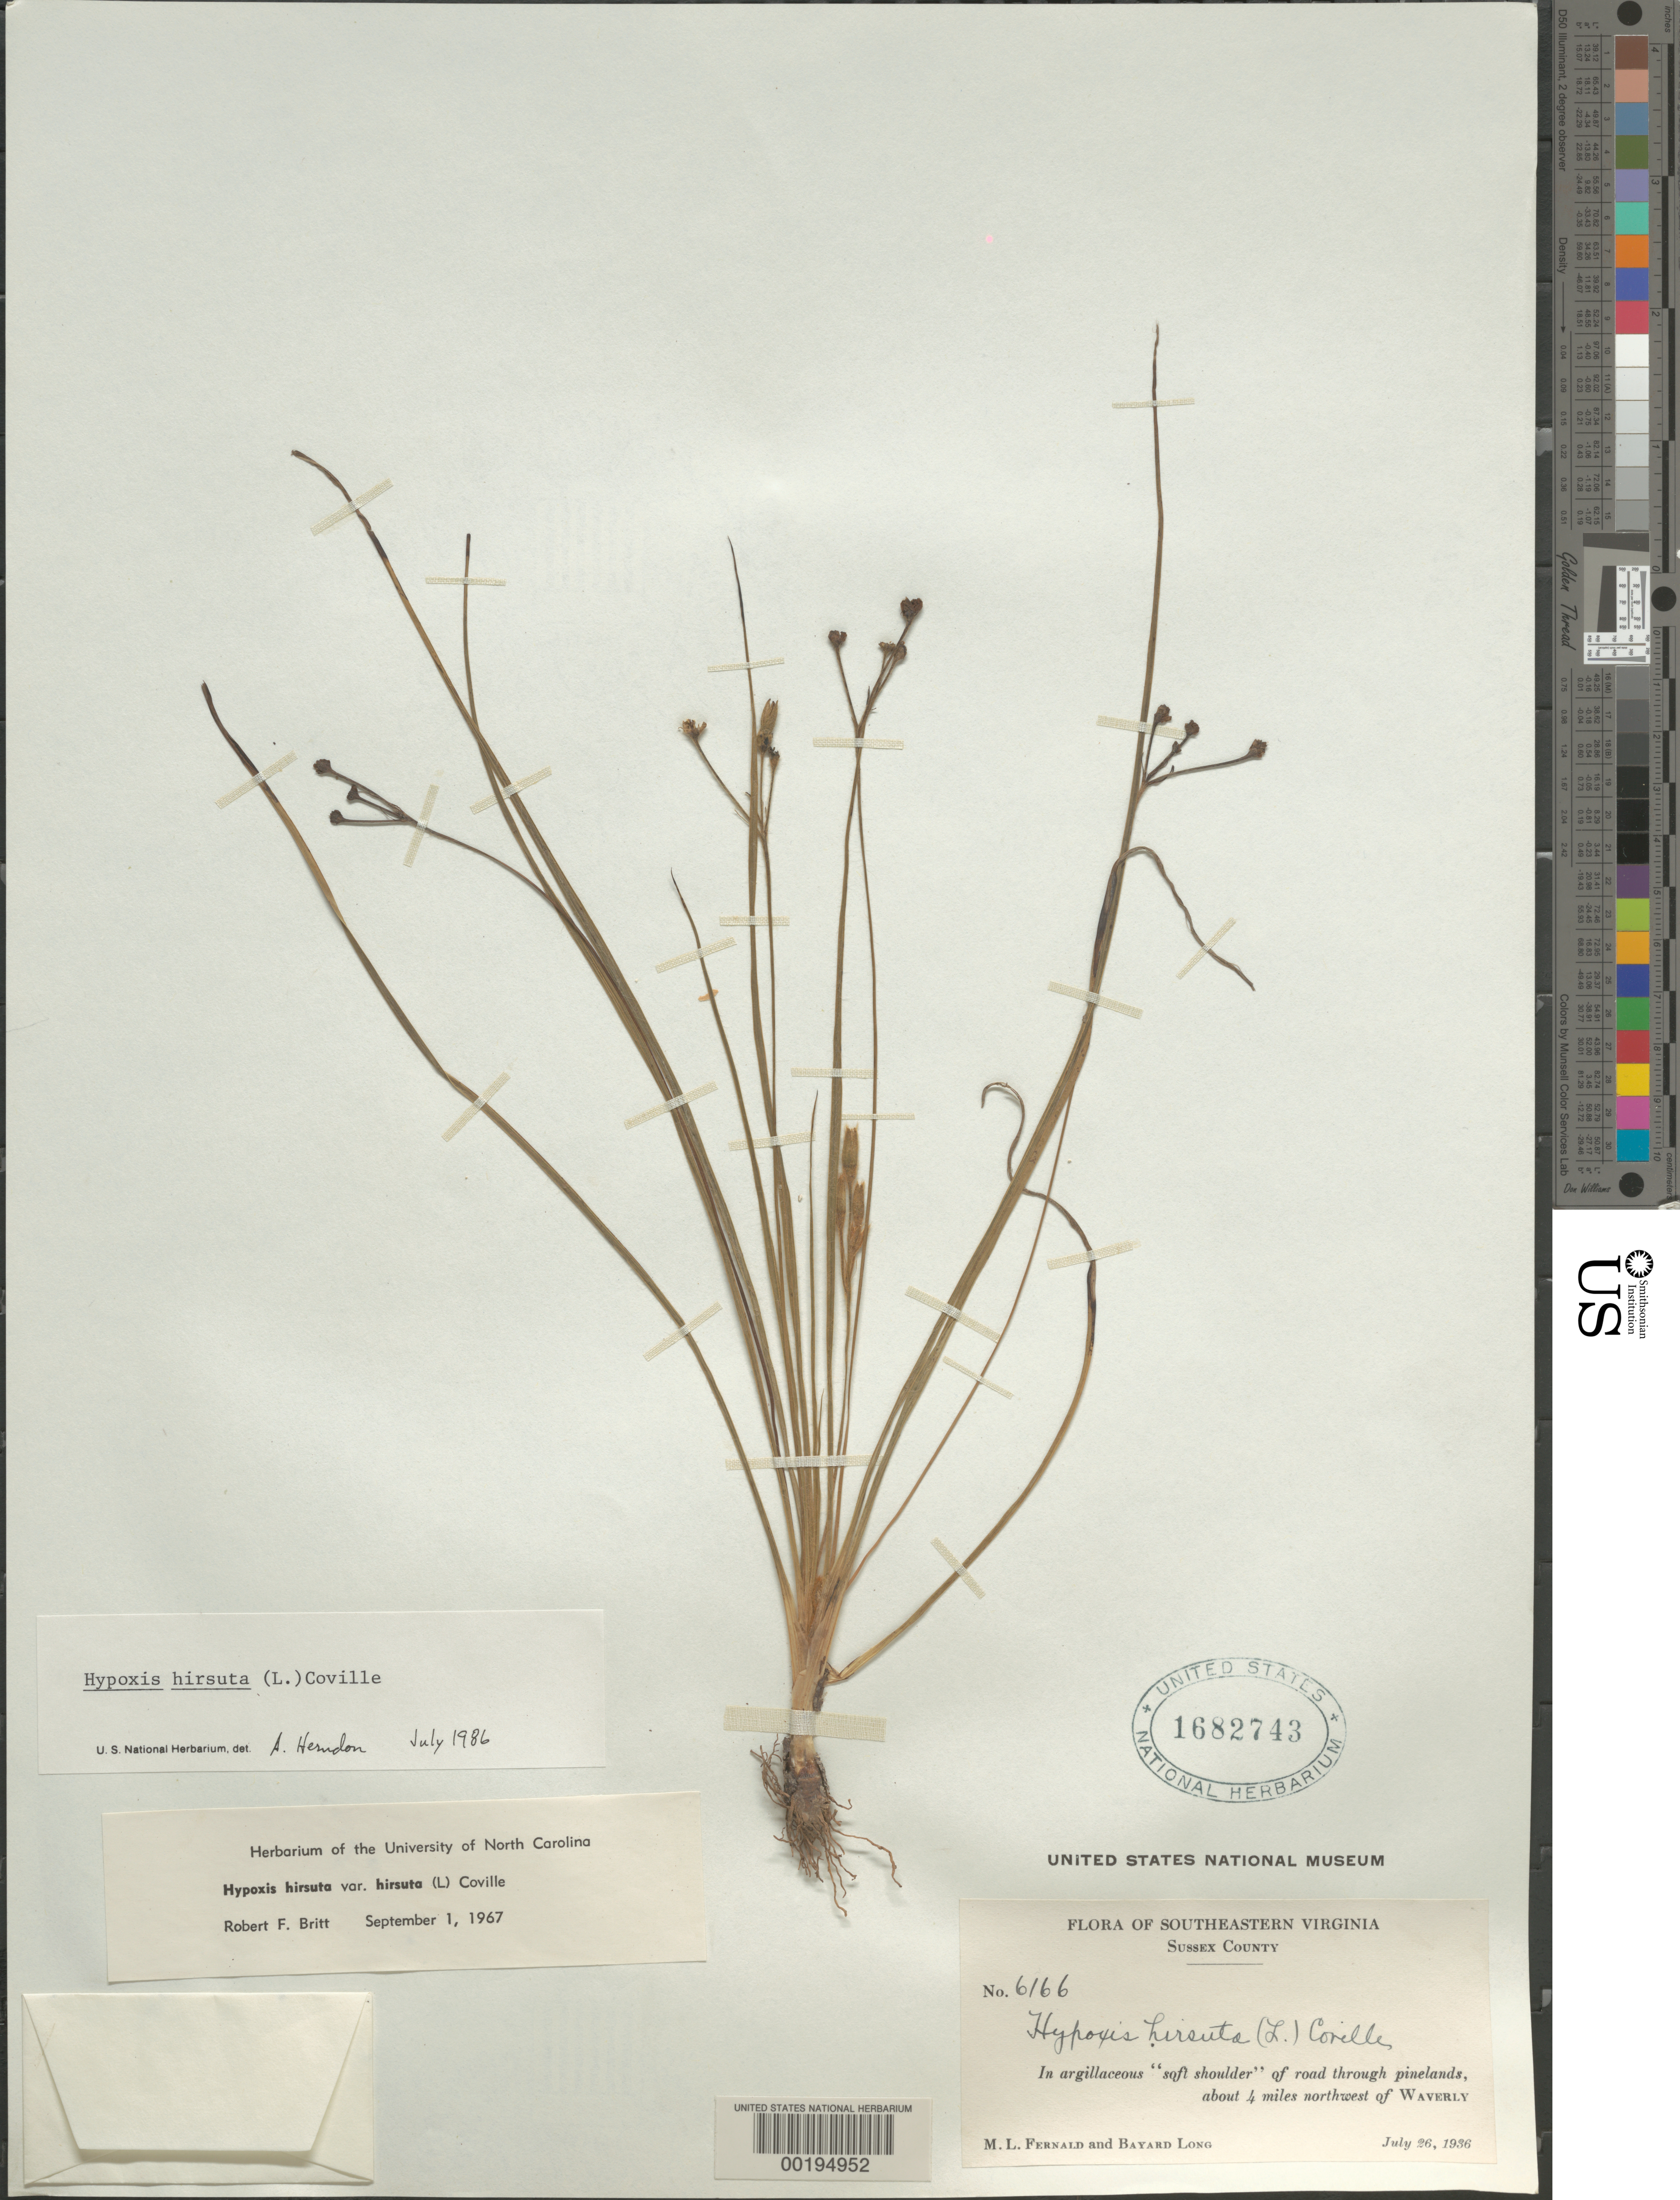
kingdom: Plantae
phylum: Tracheophyta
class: Liliopsida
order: Asparagales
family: Hypoxidaceae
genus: Hypoxis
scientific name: Hypoxis hirsuta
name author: (L.) Coville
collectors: M. L. Fernald & B. H. Long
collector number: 6166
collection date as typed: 26 Jul 1936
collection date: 1936-07-26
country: United States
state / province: Virginia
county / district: Sussex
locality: About 4 mi nw of waverly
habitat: In argillaceous "soft shoulder" of road through pinelands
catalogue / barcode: US 1682743